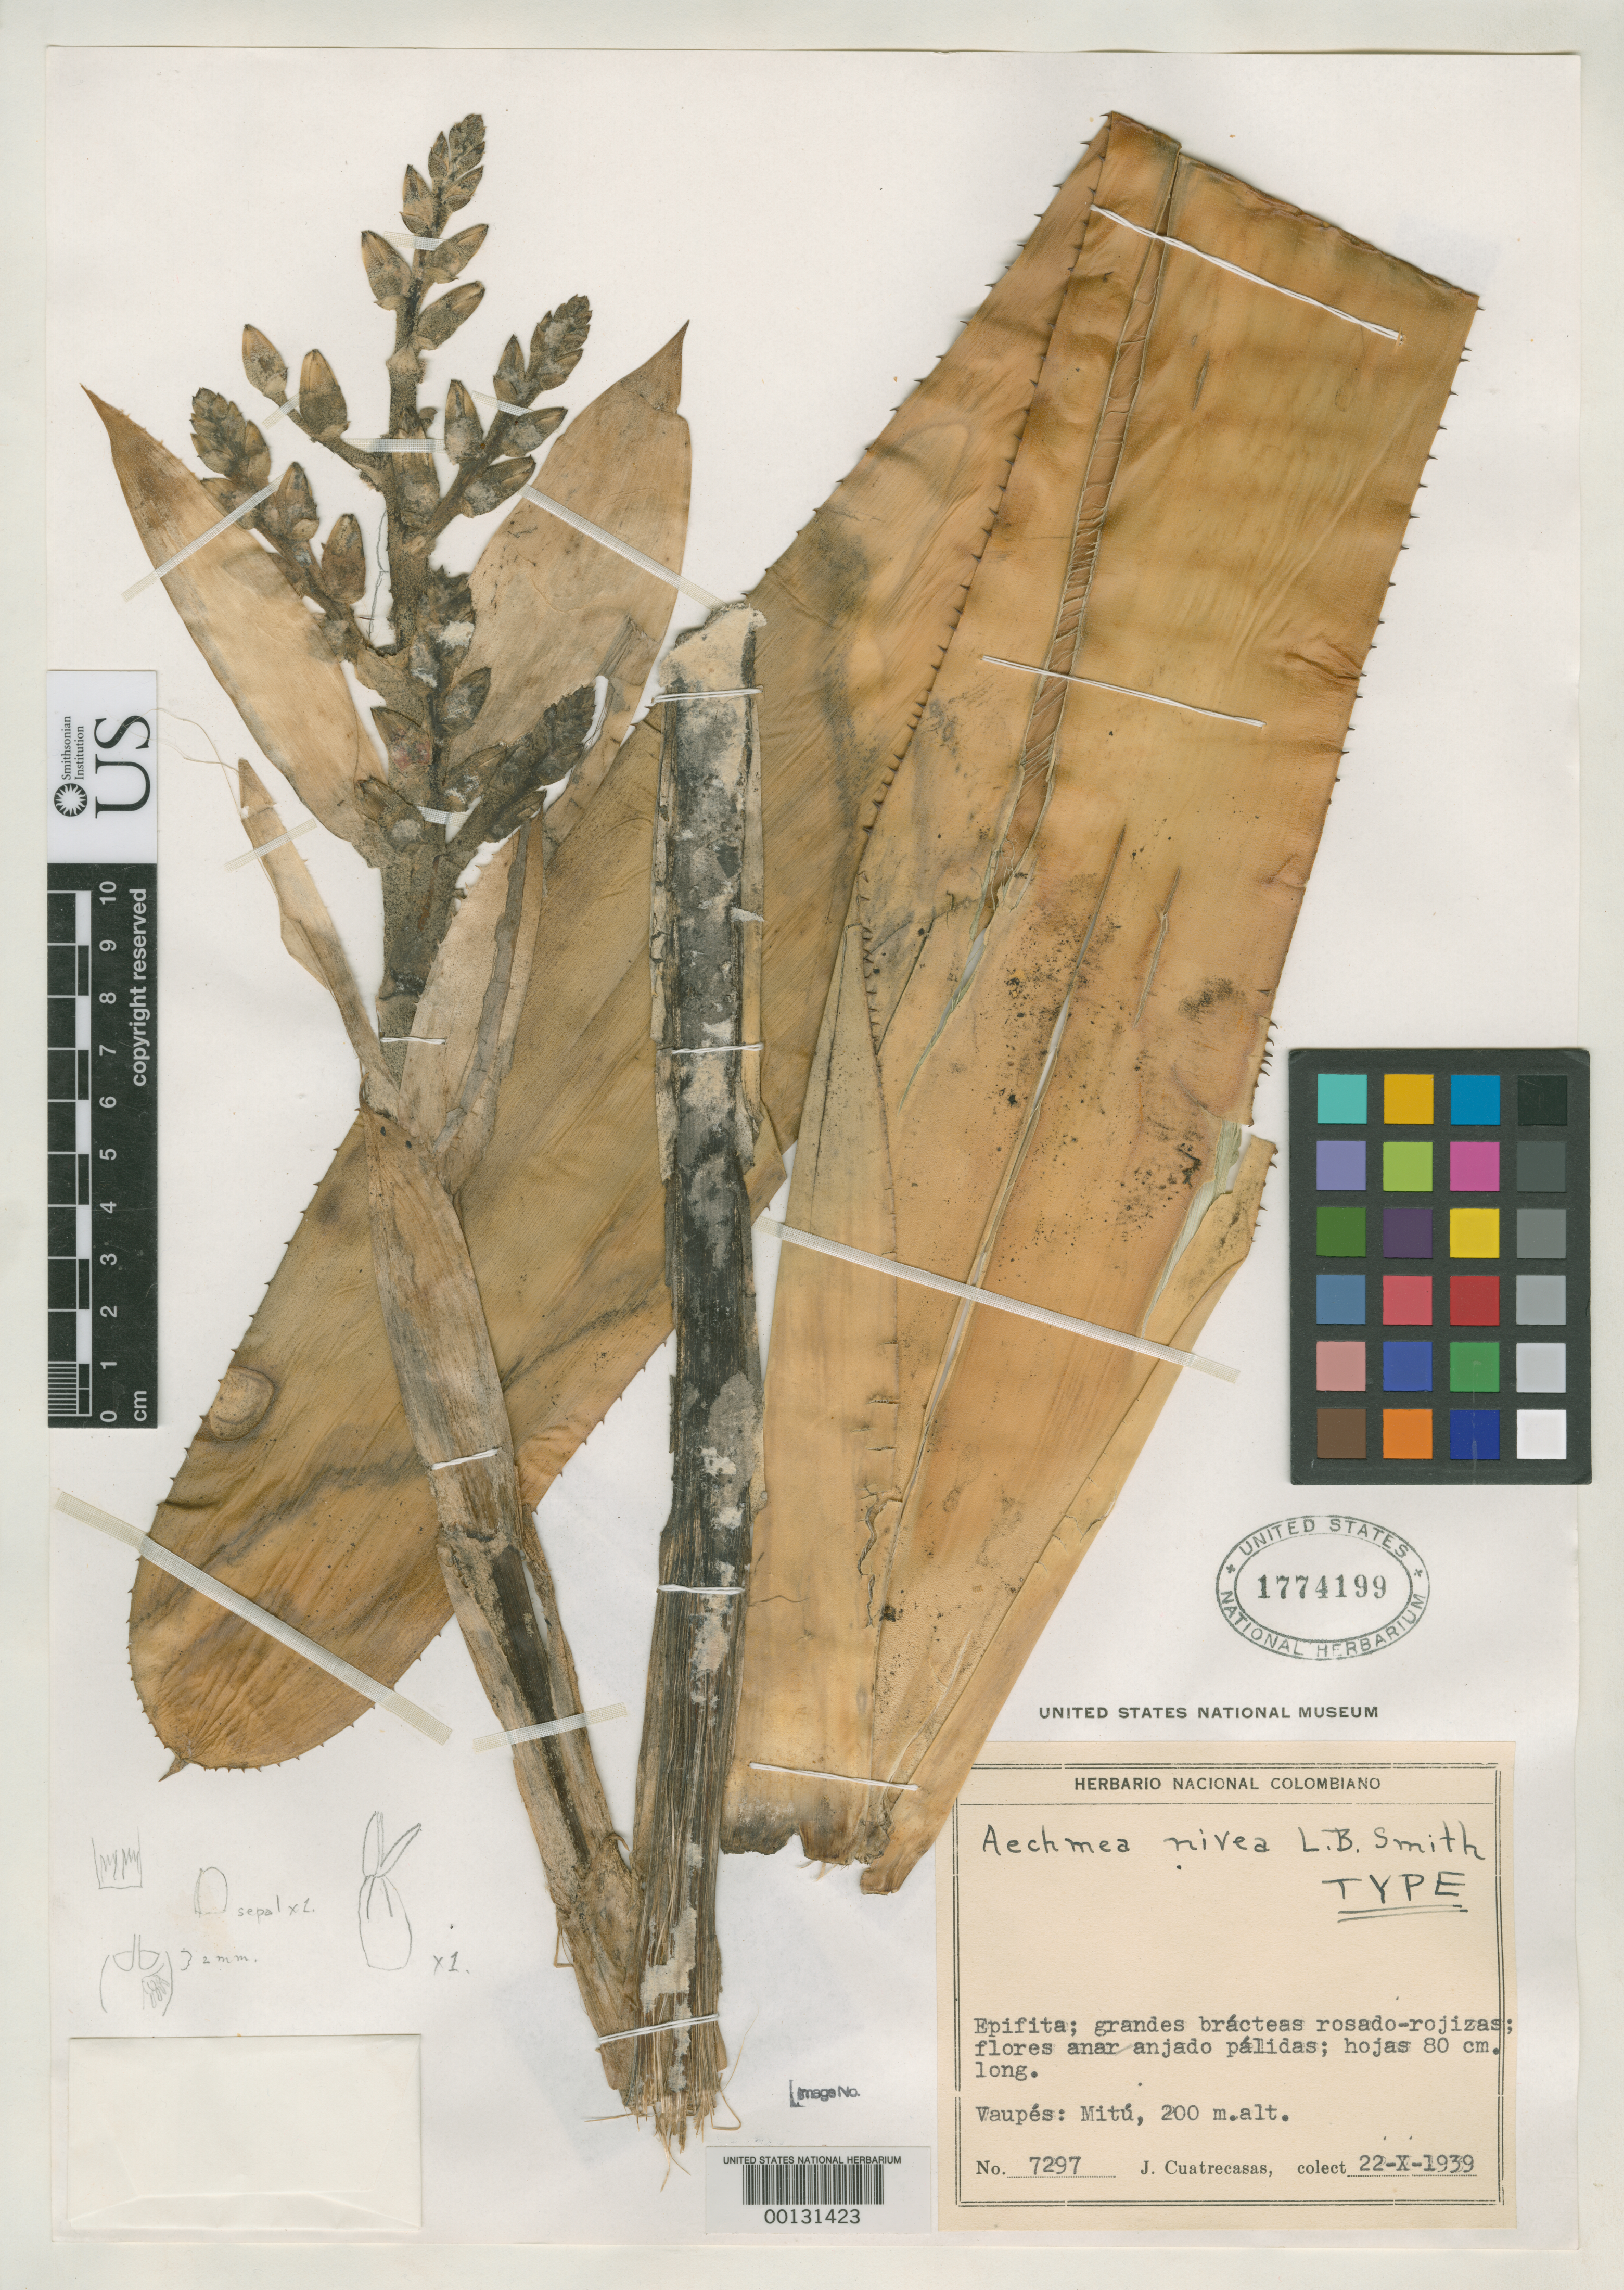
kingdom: Plantae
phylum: Tracheophyta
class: Liliopsida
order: Poales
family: Bromeliaceae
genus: Aechmea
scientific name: Aechmea nivea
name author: L.B. Sm.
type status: Holotype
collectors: J. Cuatrecasas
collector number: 7297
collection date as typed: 22 Oct 1939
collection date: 1939-10-22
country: Colombia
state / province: Vaupés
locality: Mitu.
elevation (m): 200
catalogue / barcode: US 1774199